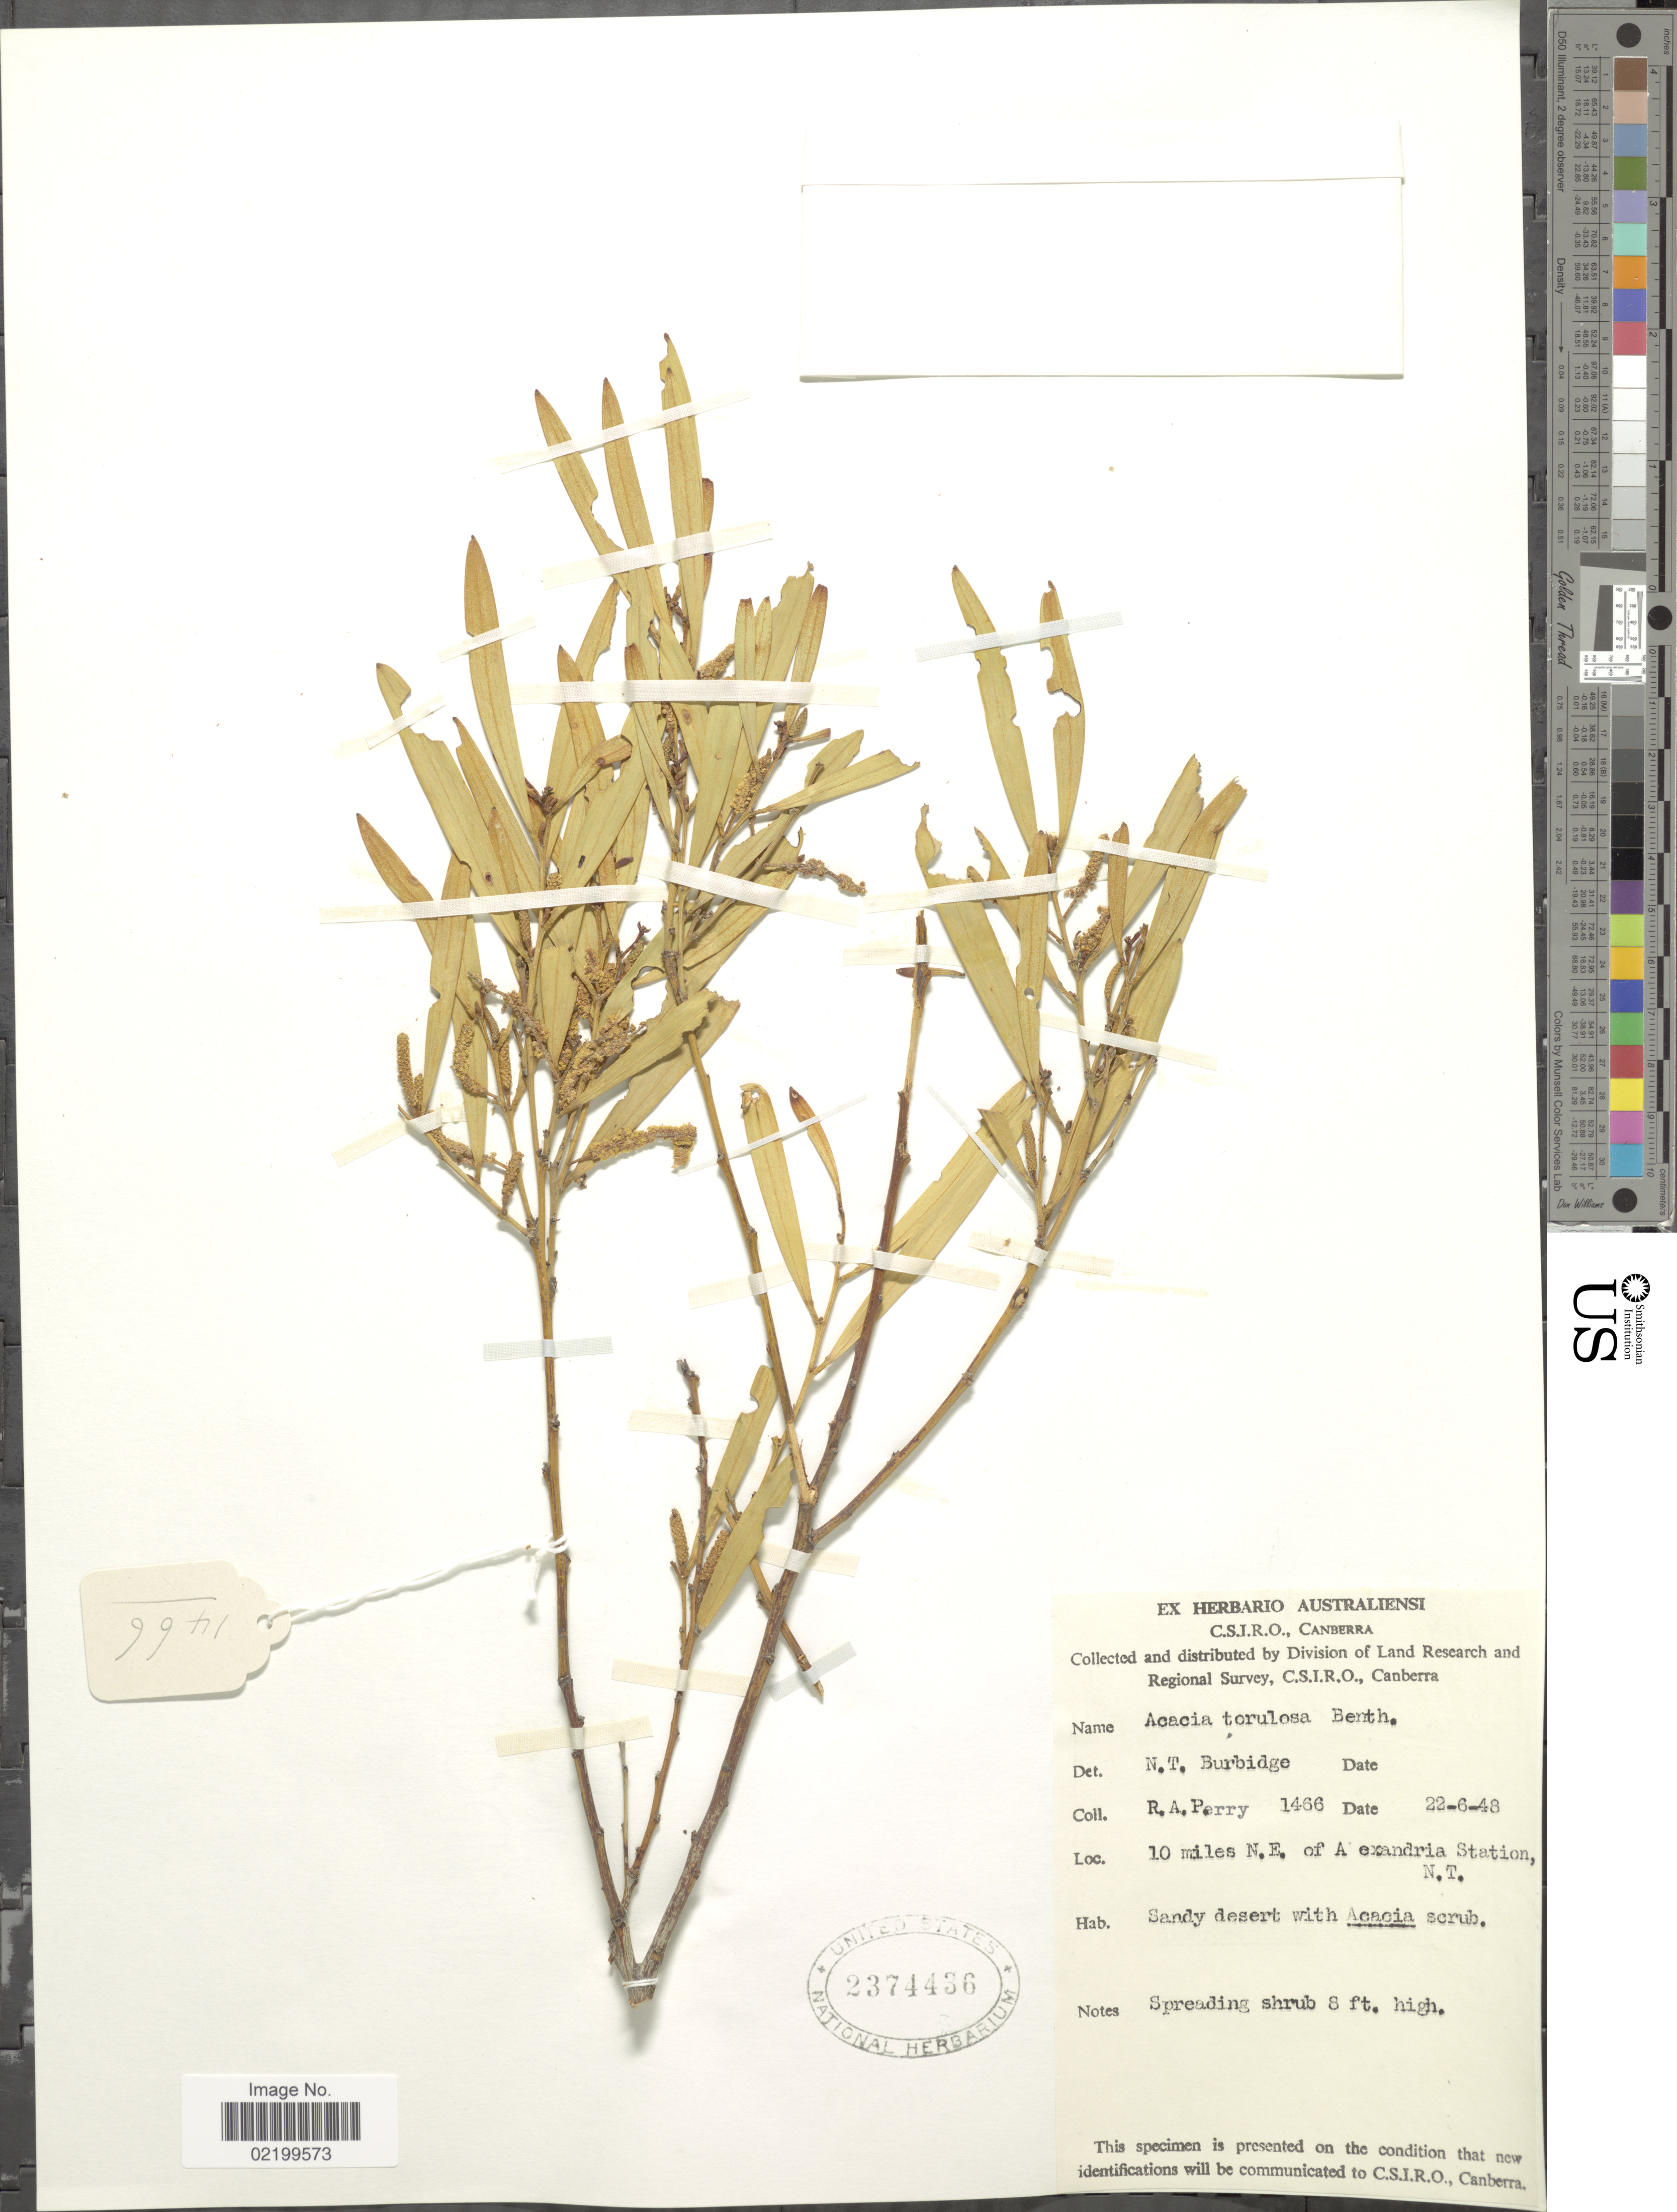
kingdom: Plantae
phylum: Tracheophyta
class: Magnoliopsida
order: Fabales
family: Fabaceae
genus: Acacia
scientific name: Acacia torulosa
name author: Benth.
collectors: Perry, R. A.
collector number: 1466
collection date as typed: Transcribed d/m/y: 22/6/48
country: Australia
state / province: Northern Territory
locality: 10 miles N.E. of Alexandria Station, N.T.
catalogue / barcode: US 2374436